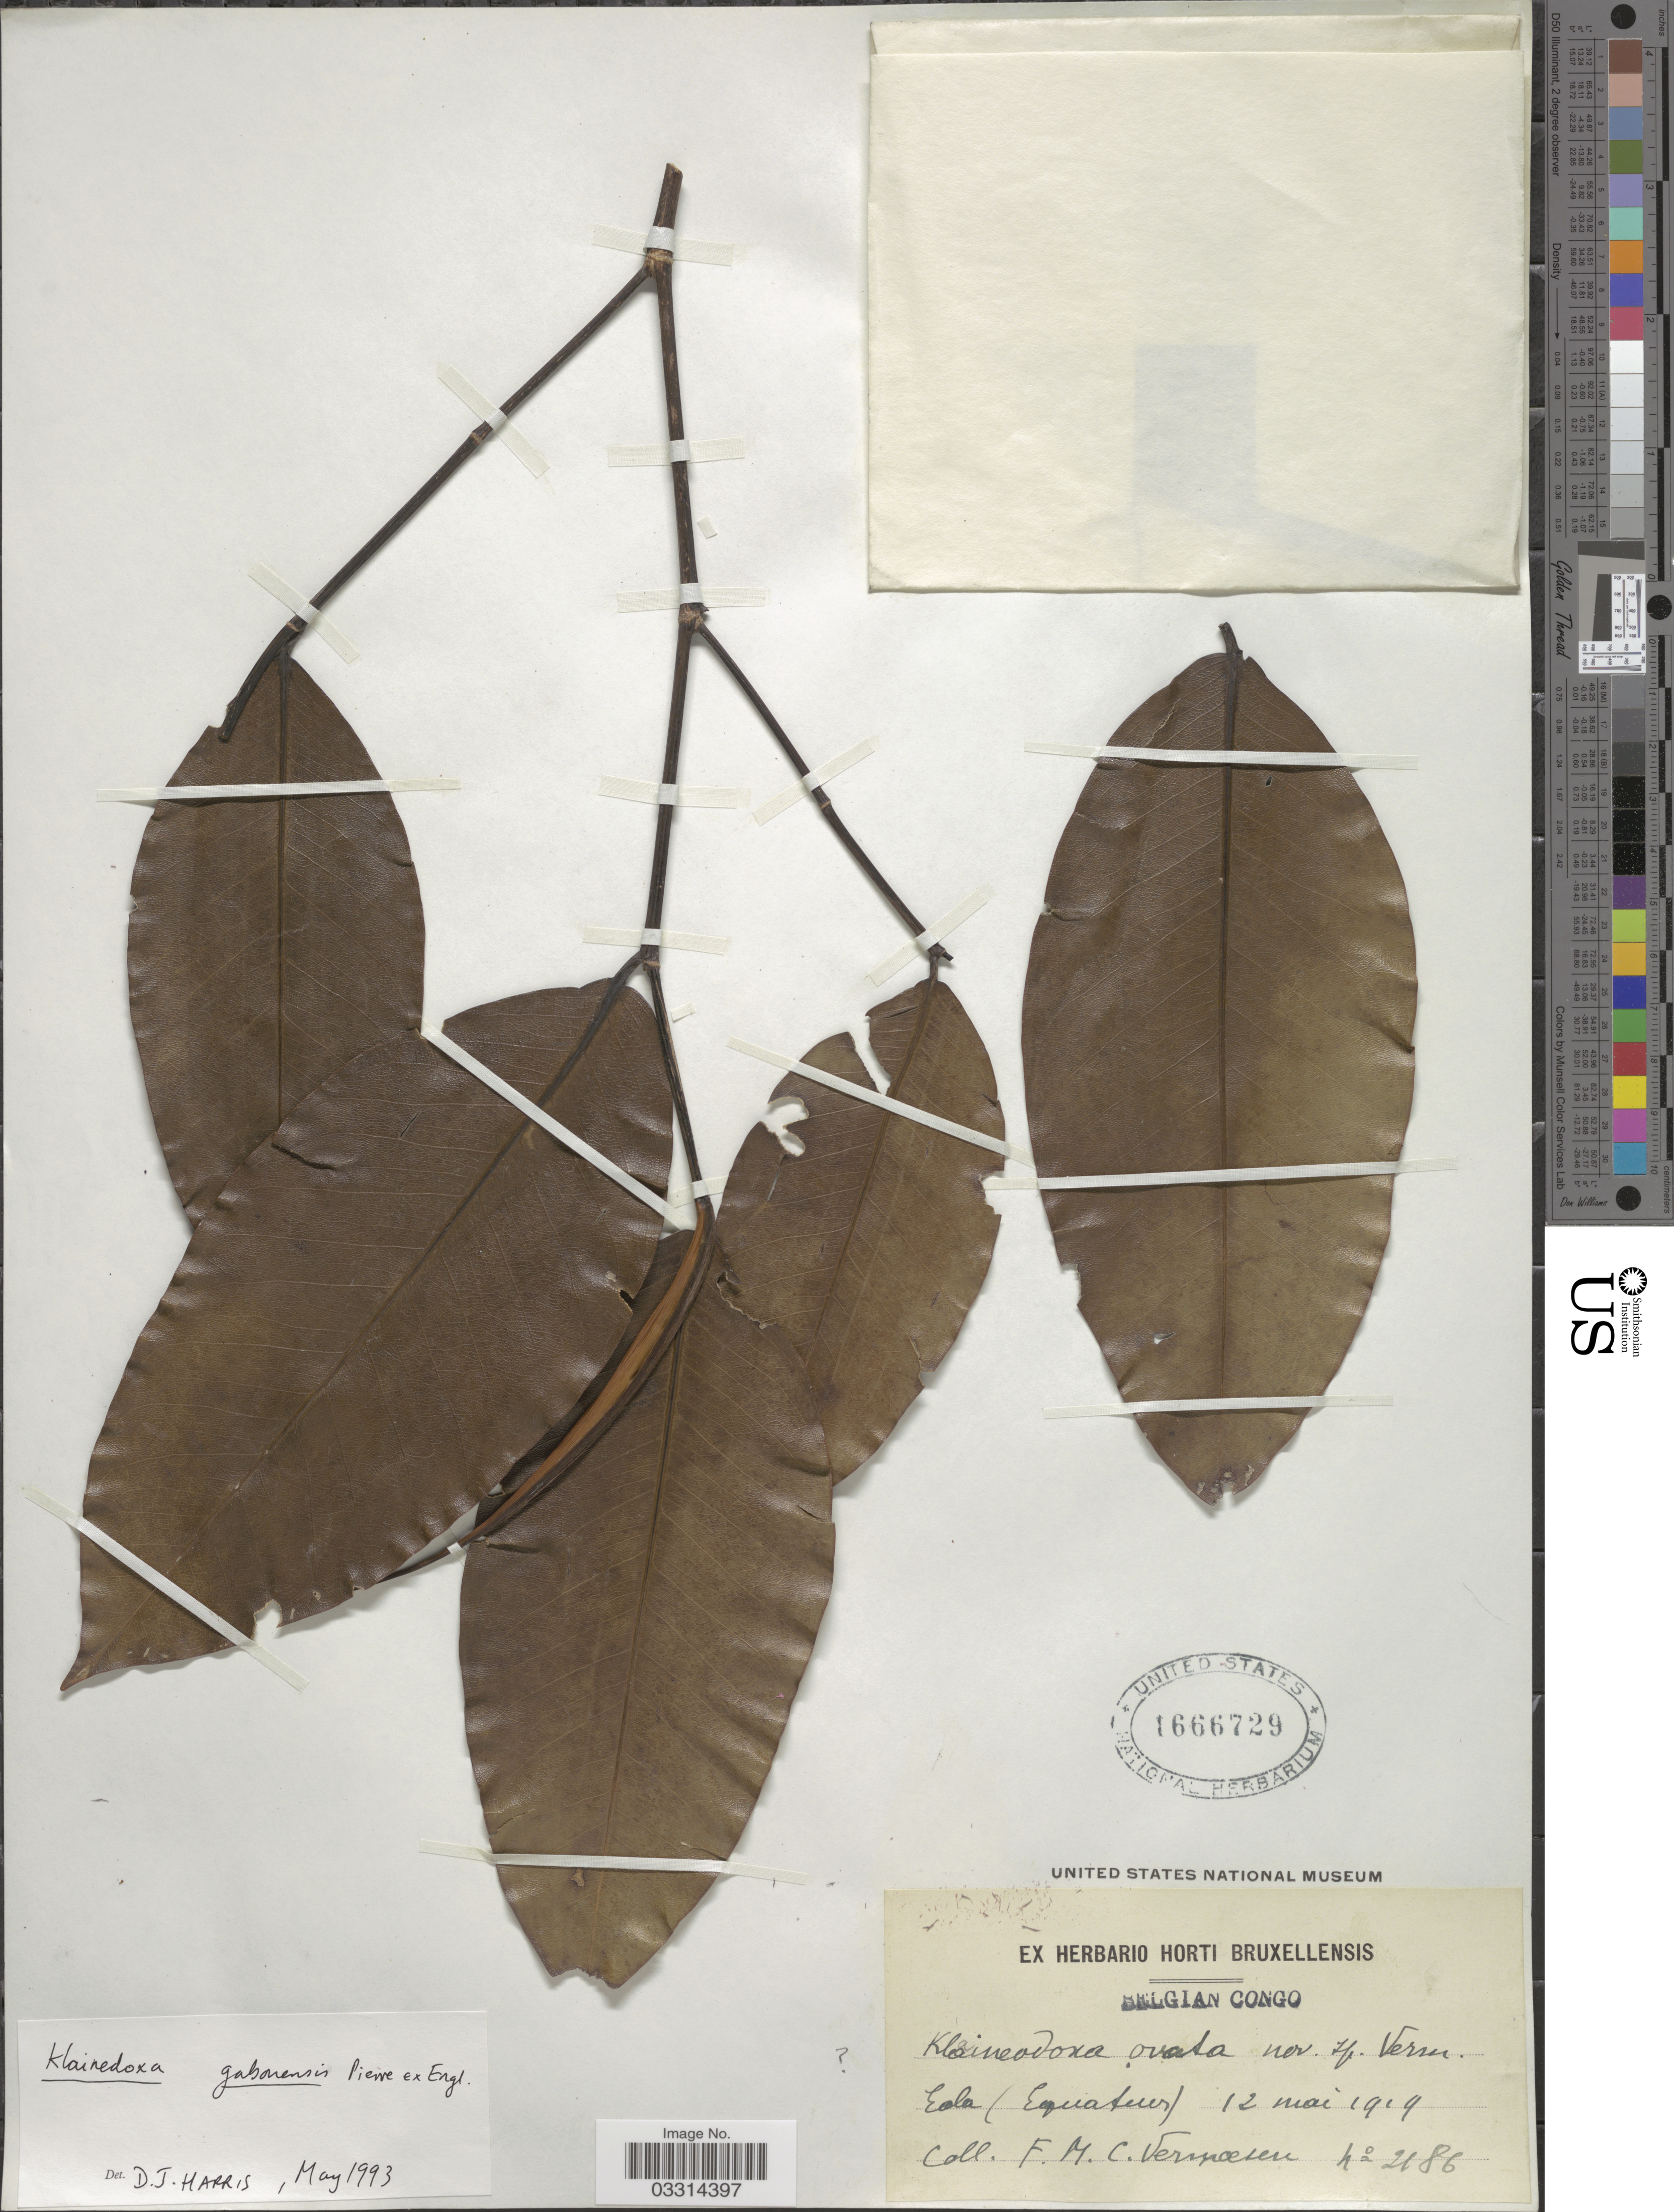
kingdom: Plantae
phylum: Tracheophyta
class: Magnoliopsida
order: Malpighiales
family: Irvingiaceae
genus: Klainedoxa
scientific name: Klainedoxa gabonensis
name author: Pierre ex Engl.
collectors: C. Vermoesen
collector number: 2186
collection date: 1919-05-12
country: Congo, Democratic Republic of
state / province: Equateur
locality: Belgian Congo. Eala.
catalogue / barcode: US 1666729